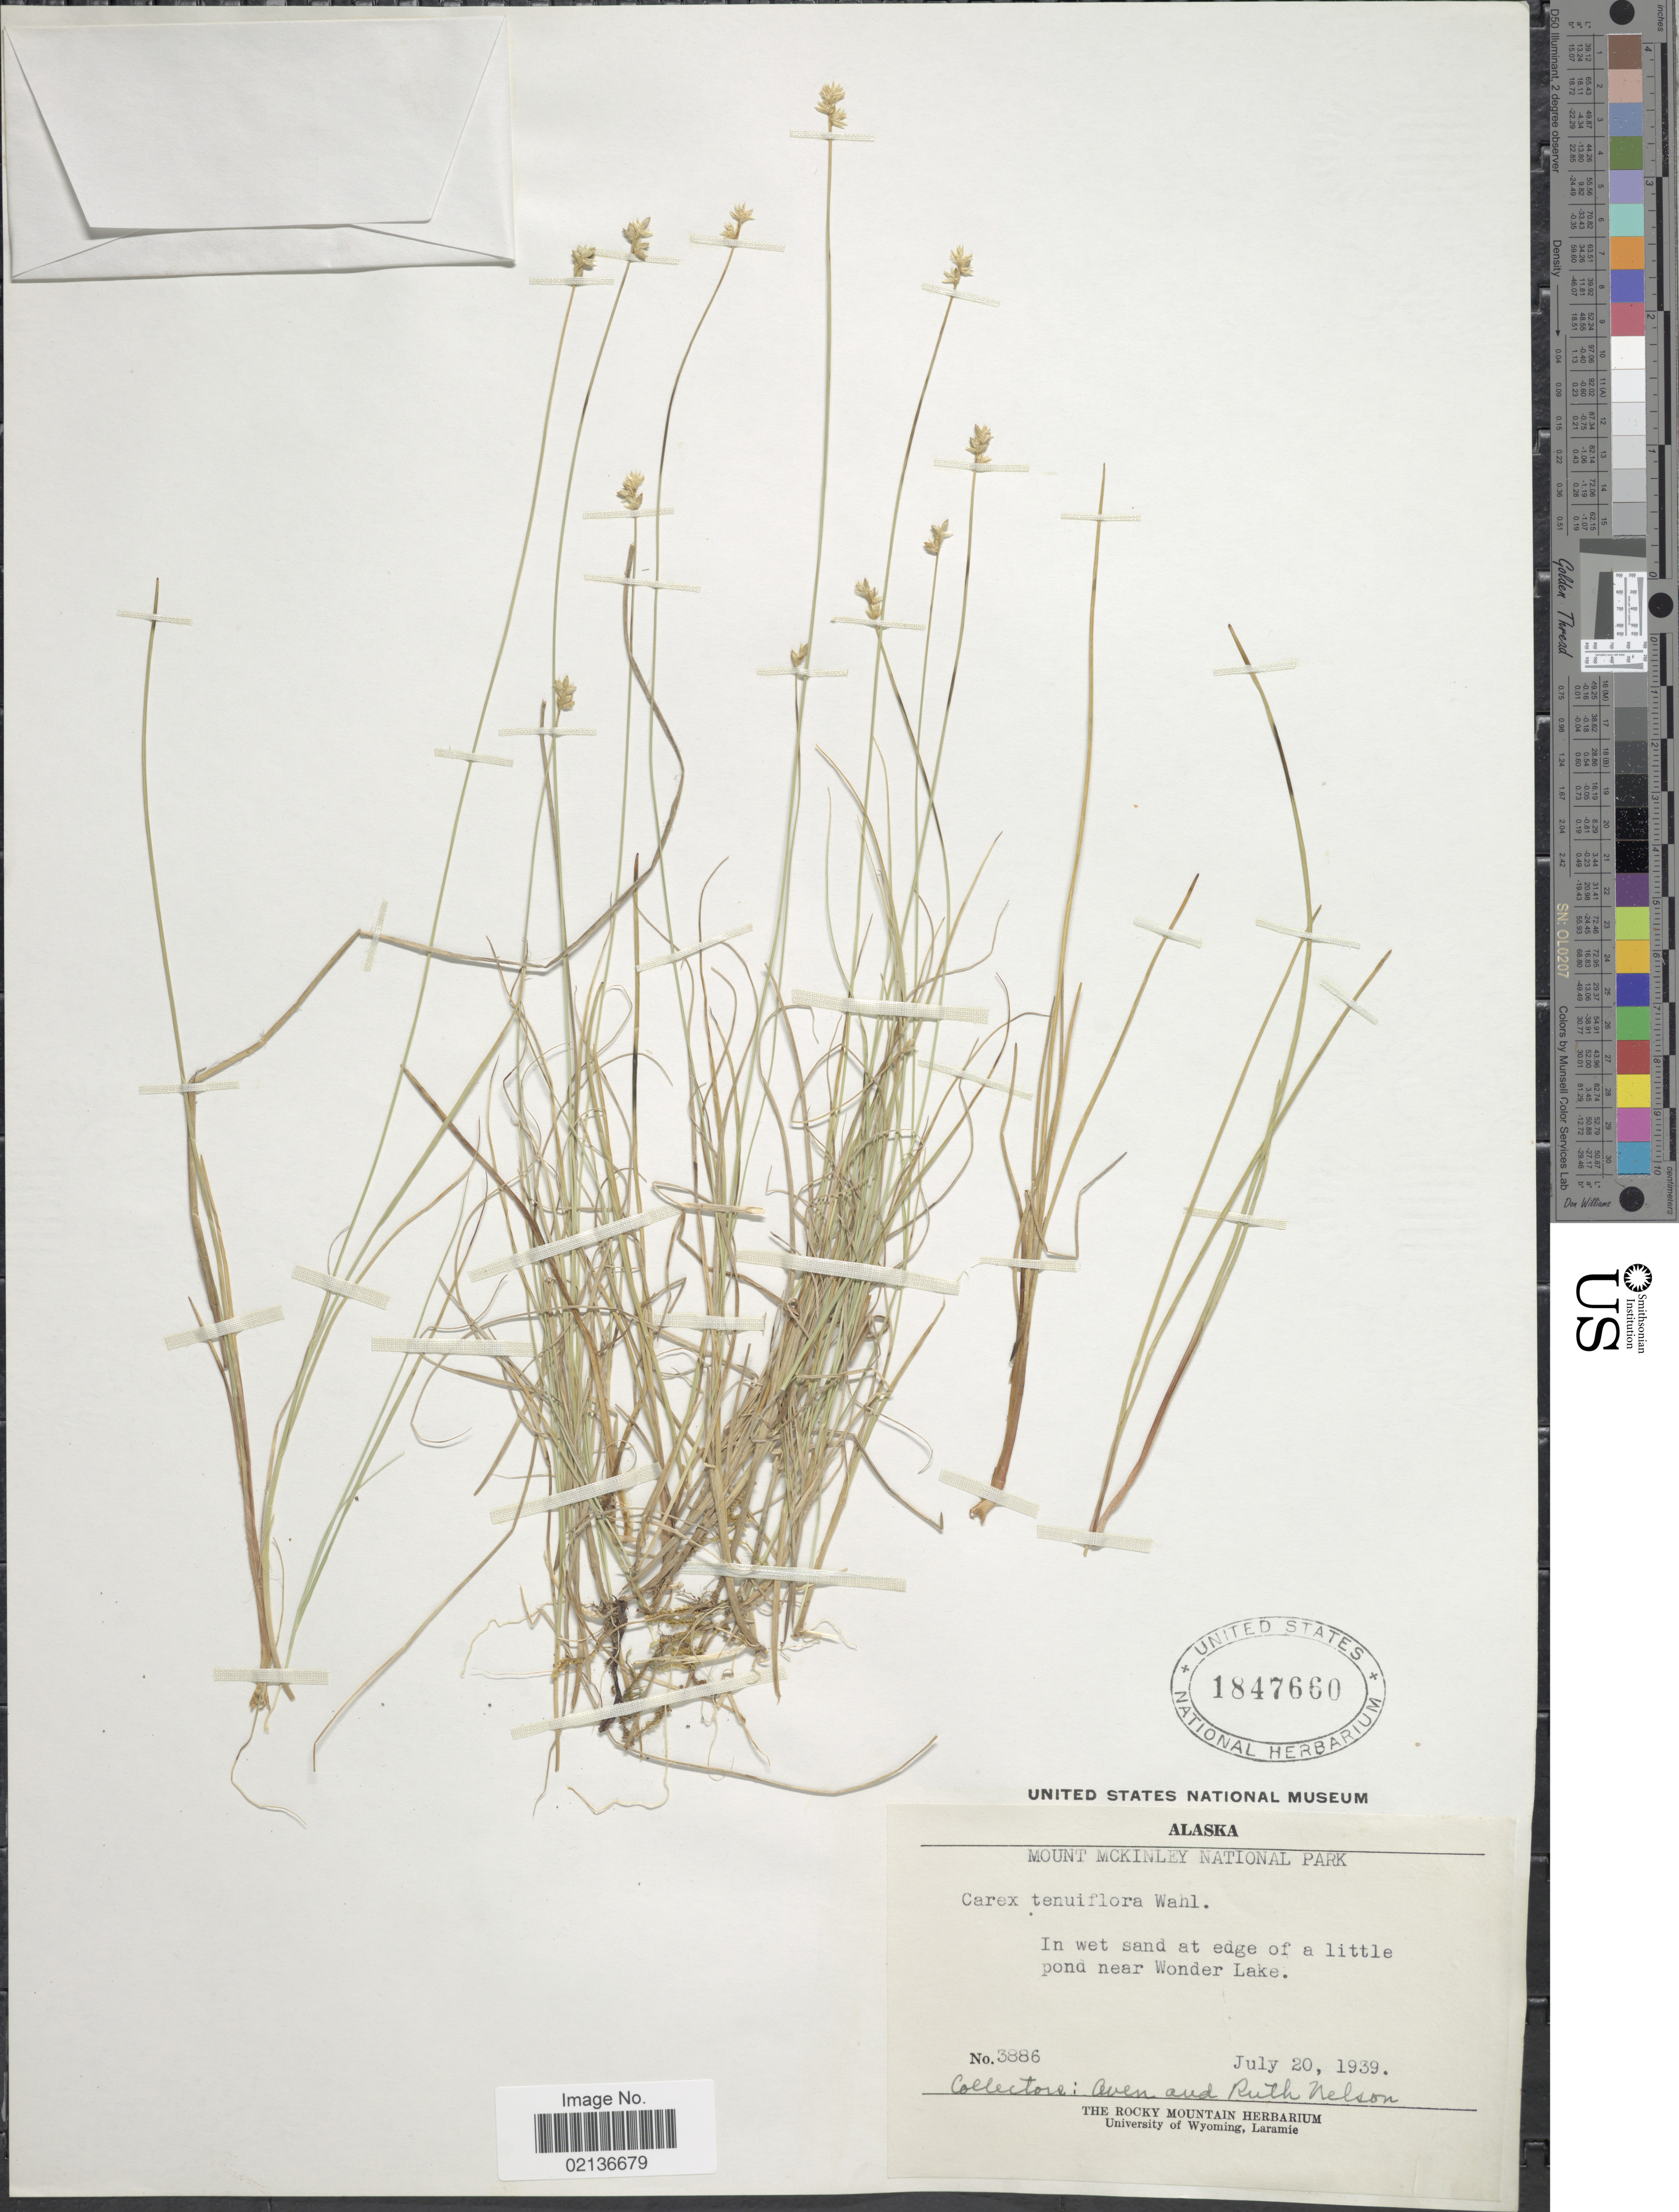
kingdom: Plantae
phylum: Tracheophyta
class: Liliopsida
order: Poales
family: Cyperaceae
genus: Carex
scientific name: Carex tenuiflora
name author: Wahlenb.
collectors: A. Nelson & R. A. Nelson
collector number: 3886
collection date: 1939-07-20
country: United States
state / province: Alaska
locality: In wet sand at edge of a little pond near Wonder Lake, Mount McKinley National Park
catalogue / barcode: US 1847660